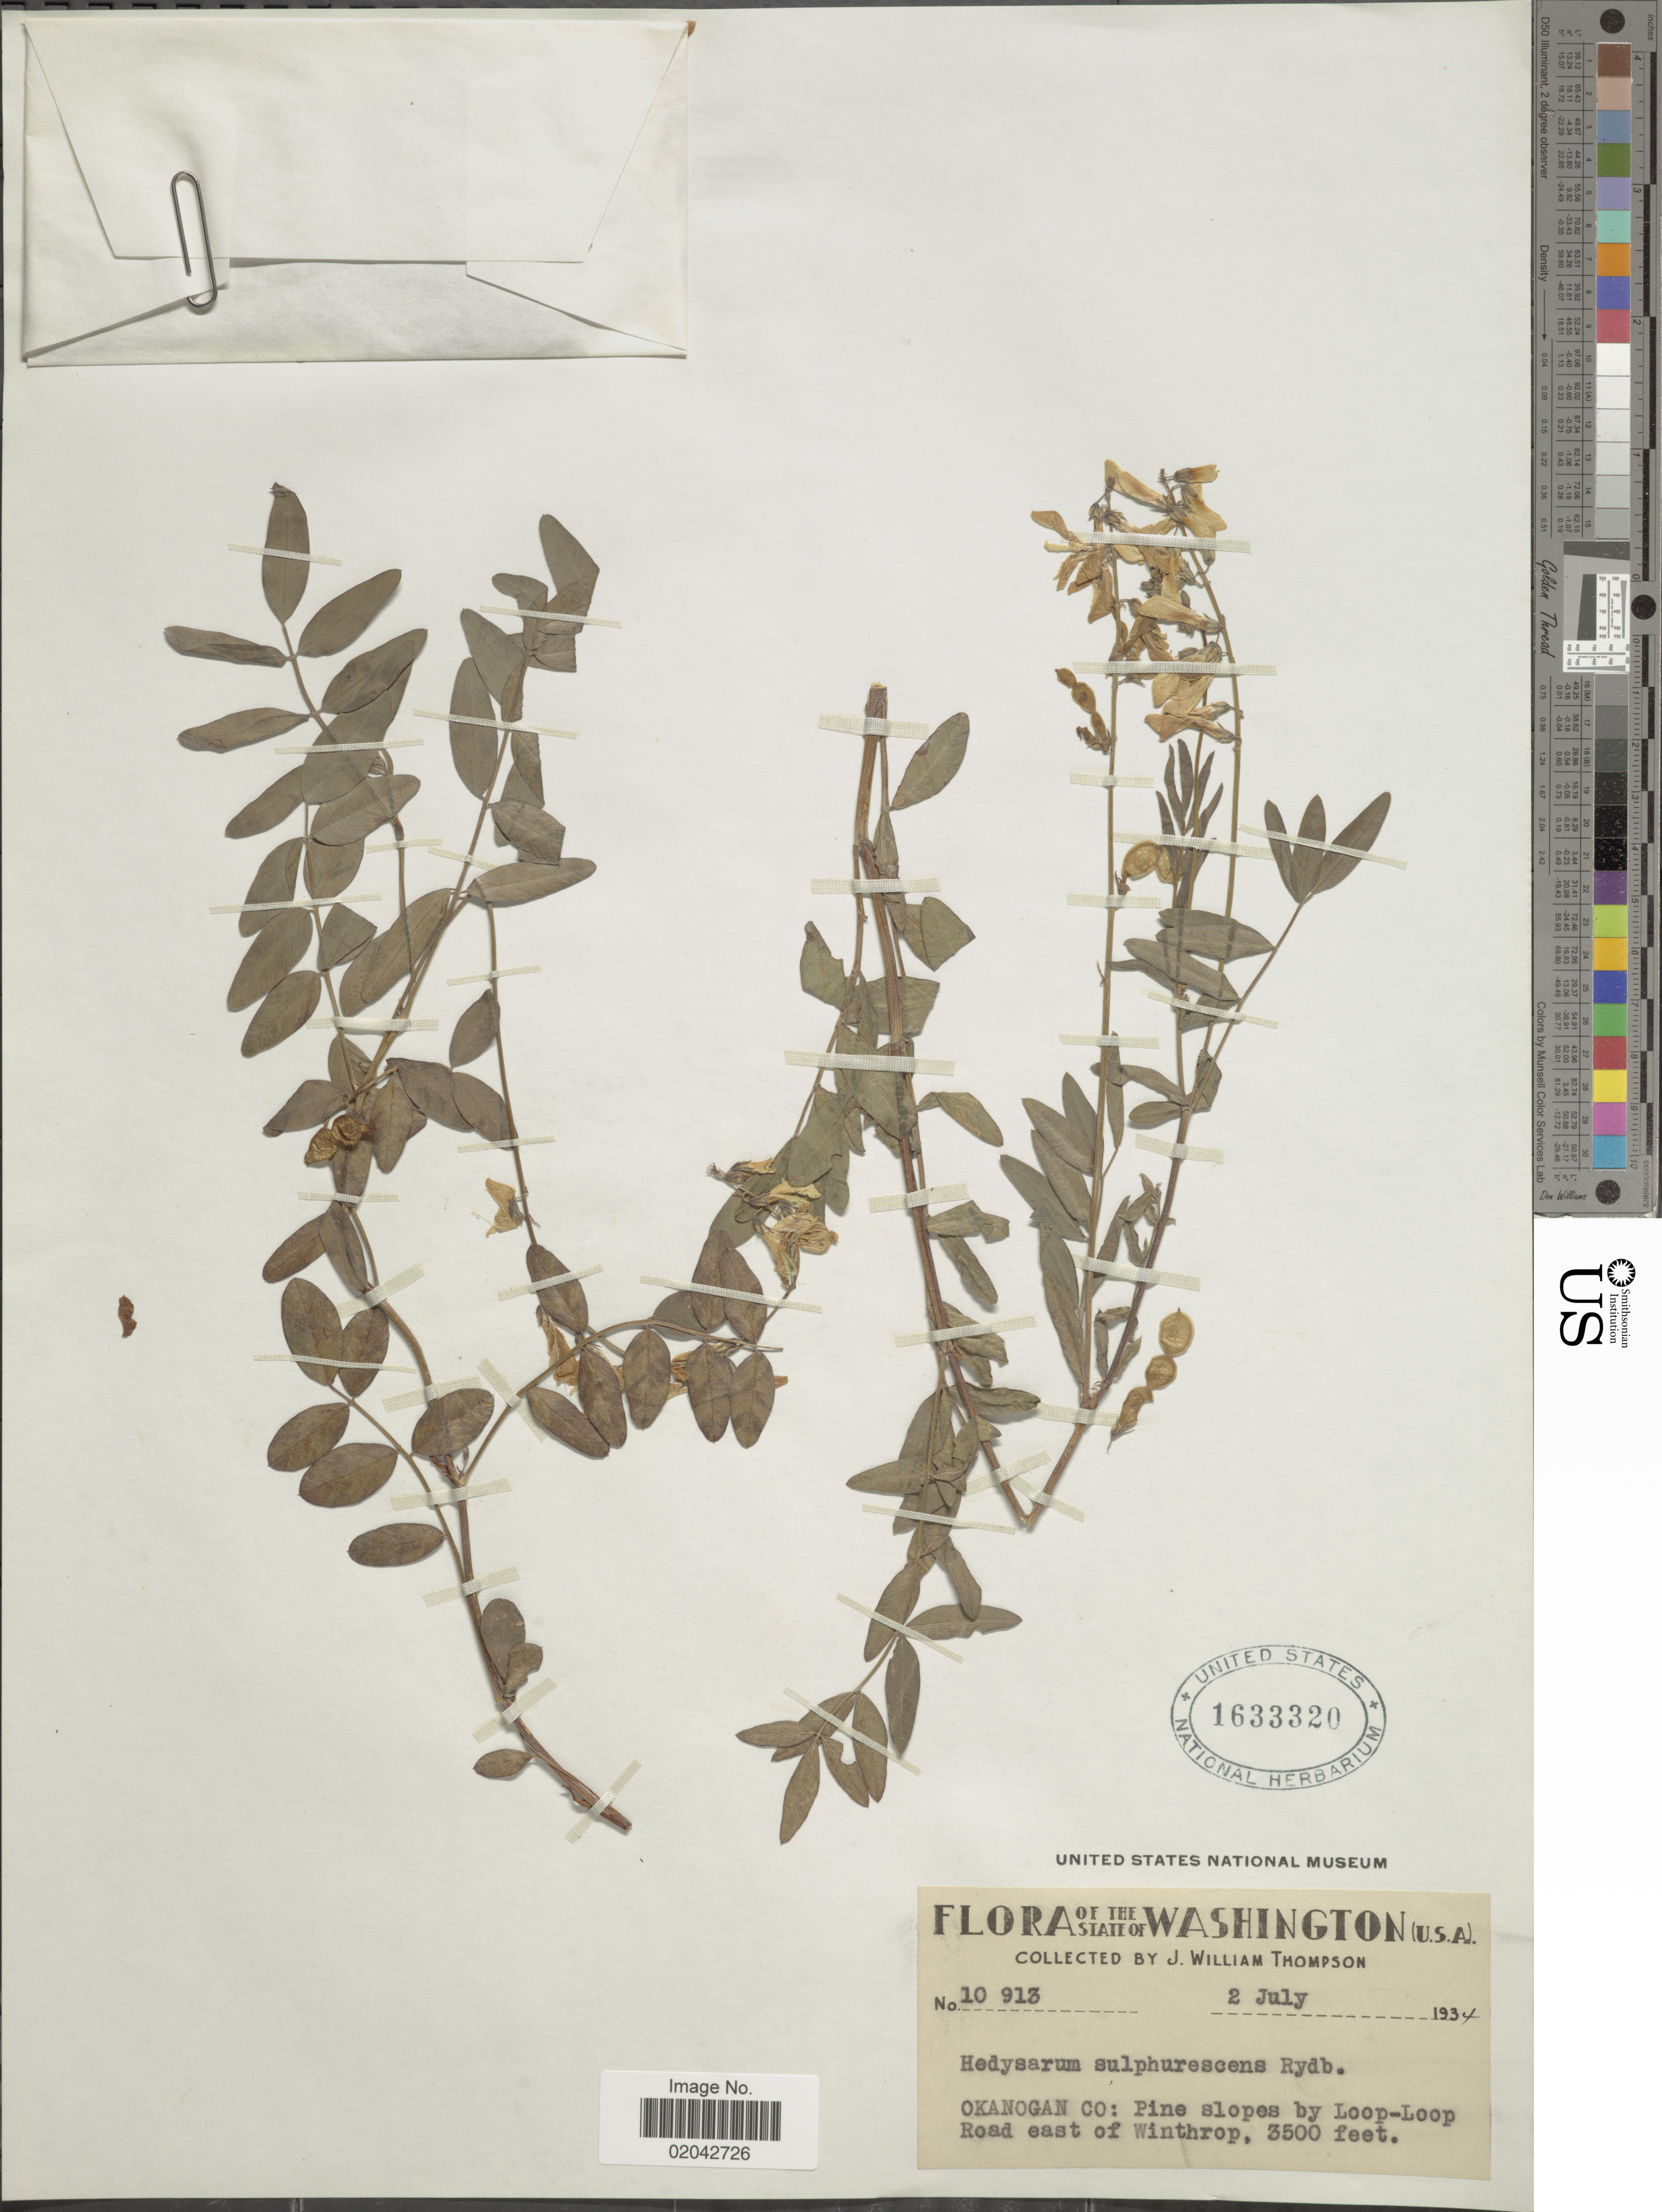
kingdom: Plantae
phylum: Tracheophyta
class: Magnoliopsida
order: Fabales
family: Fabaceae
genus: Hedysarum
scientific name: Hedysarum sulphurescens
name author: Rydb.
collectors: J. W. Thompson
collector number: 10913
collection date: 1934-07-02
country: United States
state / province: Washington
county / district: Okanogan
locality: Okanogan Co: by loop-Loop Road east of Winthrop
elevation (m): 1067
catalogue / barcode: US 1633320